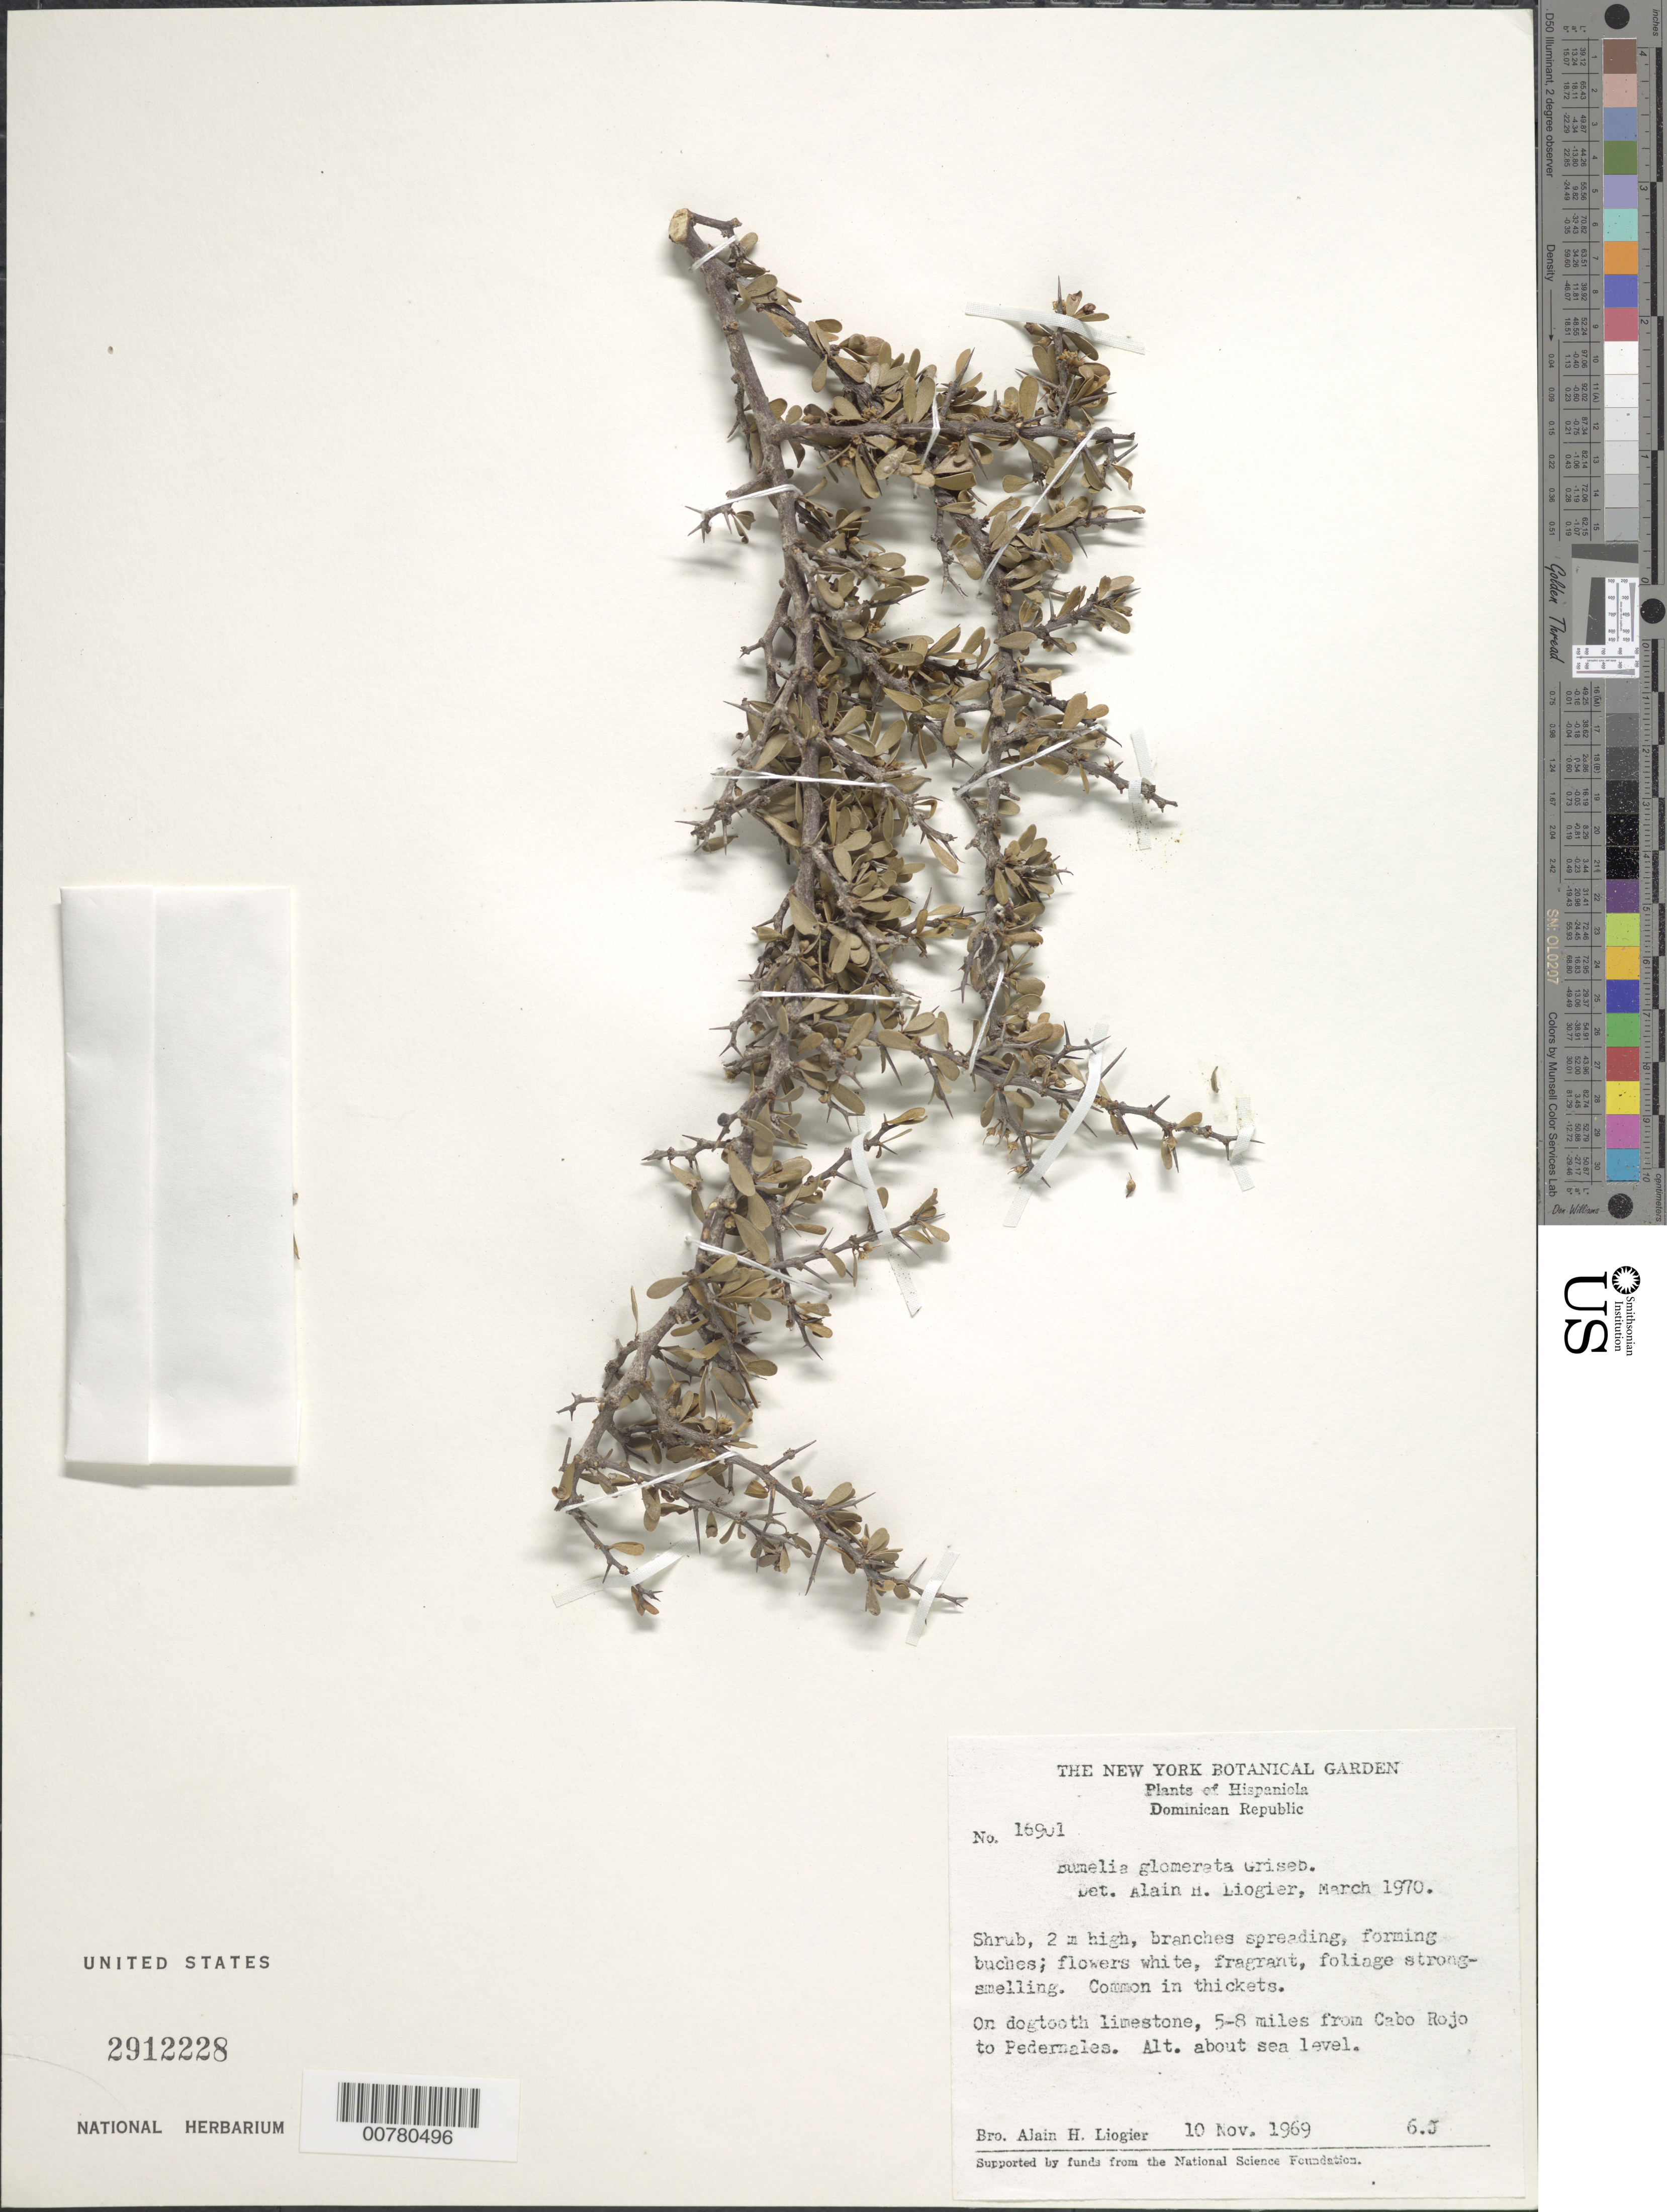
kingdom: Plantae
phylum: Tracheophyta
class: Magnoliopsida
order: Ericales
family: Sapotaceae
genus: Sideroxylon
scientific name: Sideroxylon horridum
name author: (Griseb.) T.D. Penn.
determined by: Liogier, Alain H.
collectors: A. H. Liogier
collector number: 16901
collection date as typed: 10 Nov 1969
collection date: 1969-11-10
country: Dominican Republic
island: Hispaniola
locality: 5-8 miles from Cabo Rojo to Pedernales.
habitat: On dogtooth limestone.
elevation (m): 0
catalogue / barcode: US 2912228